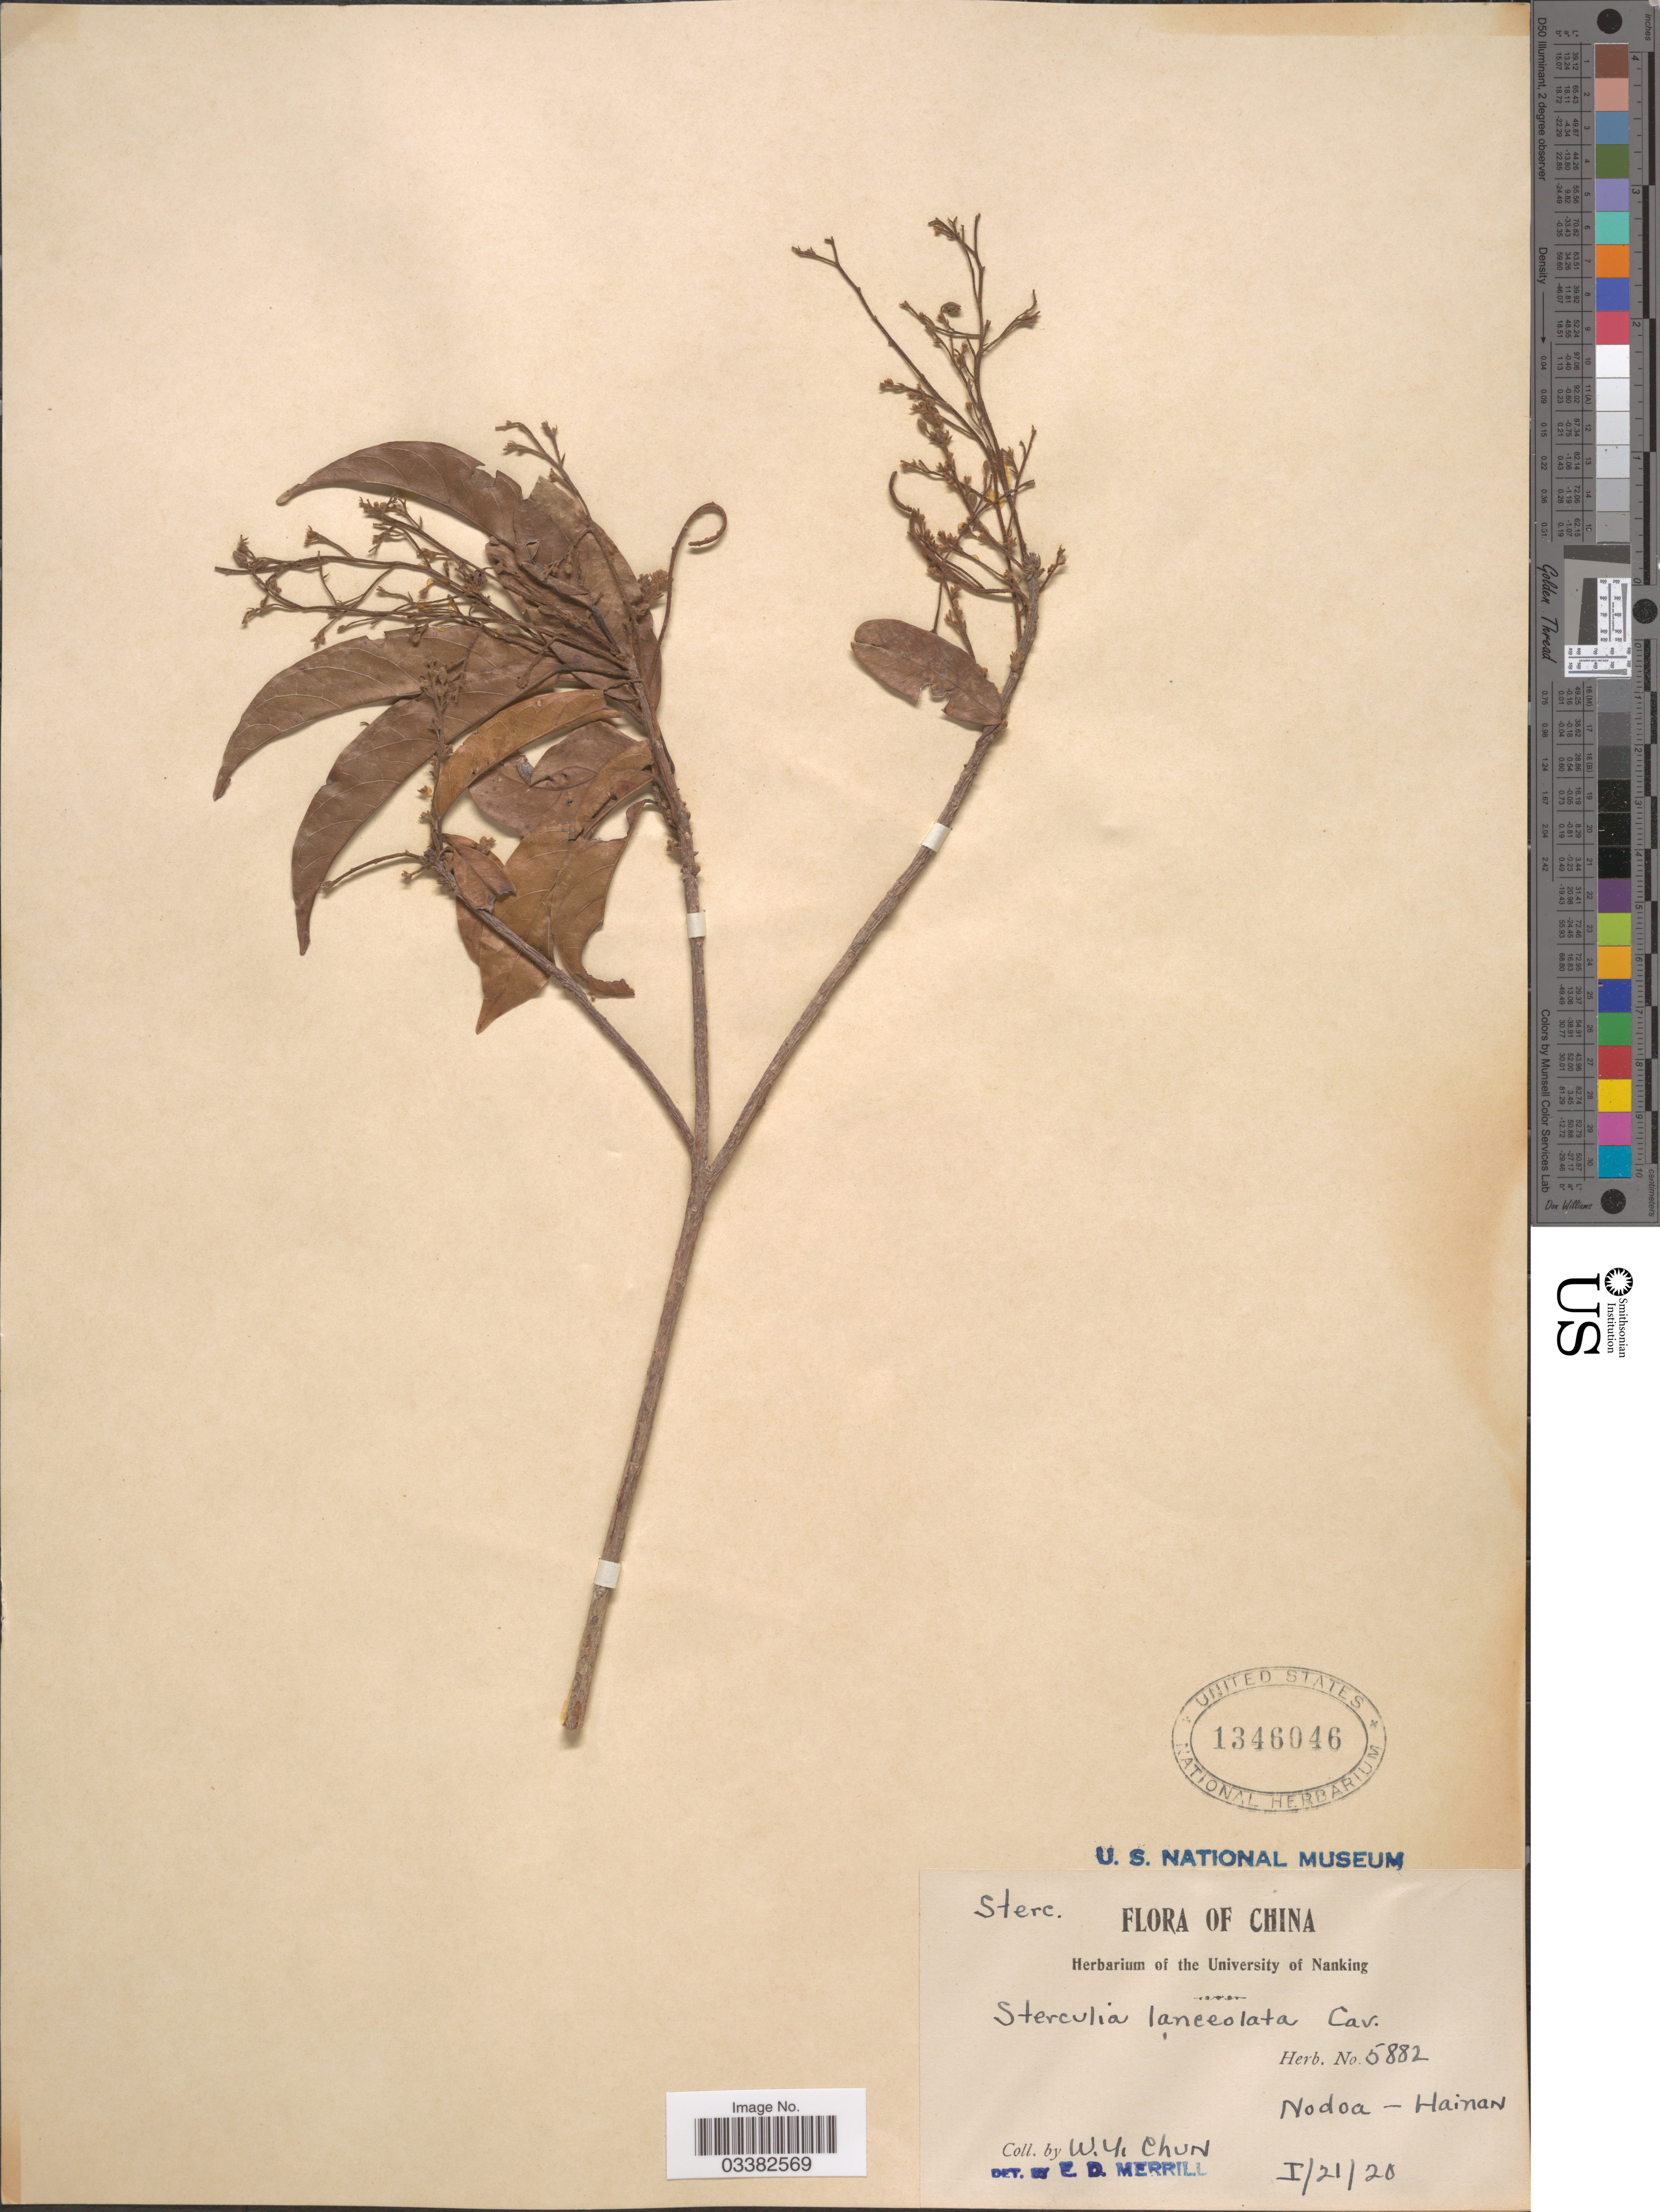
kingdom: Plantae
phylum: Tracheophyta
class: Magnoliopsida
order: Malvales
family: Malvaceae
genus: Sterculia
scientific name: Sterculia lanceolata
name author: Cav.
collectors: W. Y. Chun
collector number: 5882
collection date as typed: Transcribed d/m/y: 21/1/20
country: China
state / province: Hainan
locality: Nodoa.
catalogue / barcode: US 1346046